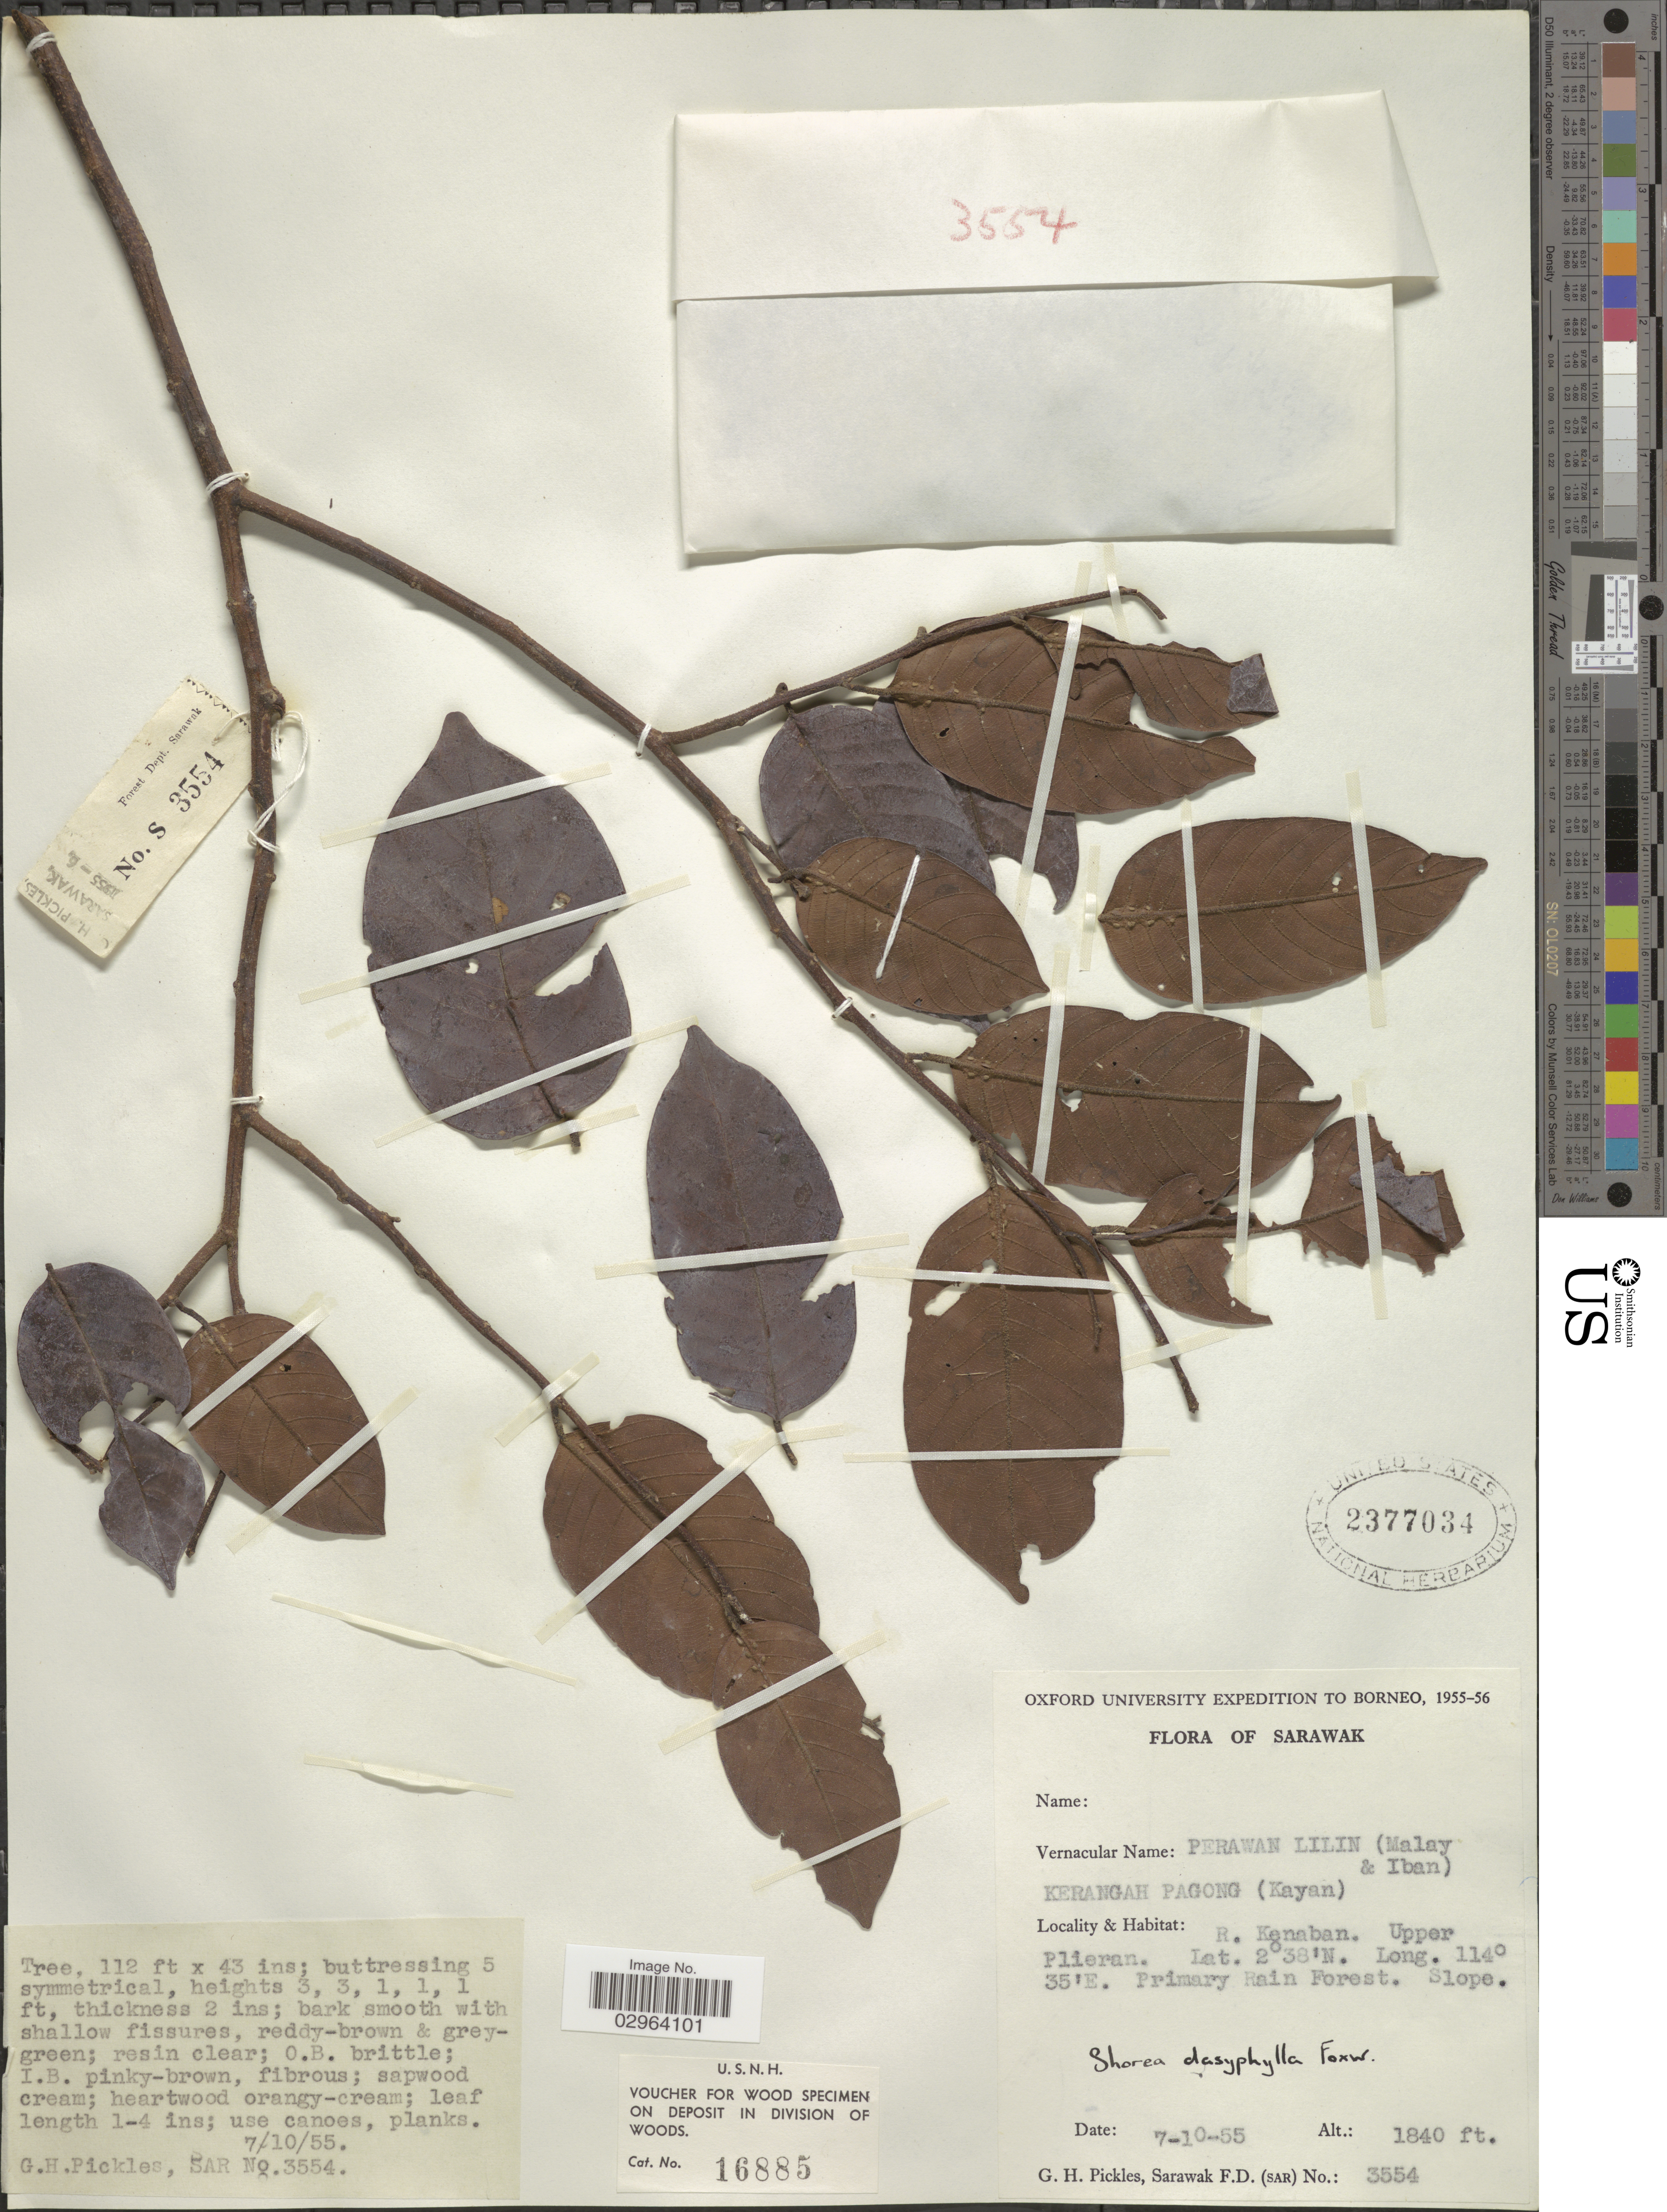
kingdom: Plantae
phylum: Tracheophyta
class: Magnoliopsida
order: Malvales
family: Dipterocarpaceae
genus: Rubroshorea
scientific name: Rubroshorea parvifolia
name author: (Dyer) P.S. Ashton & J. Heck.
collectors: G. Pickles & F. Sarawak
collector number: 3554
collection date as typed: Transcribed d/m/y: 7/10/55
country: Malaysia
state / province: Sarawak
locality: R. Kenaban. Upper Plieran.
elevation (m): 561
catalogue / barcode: US 2377034